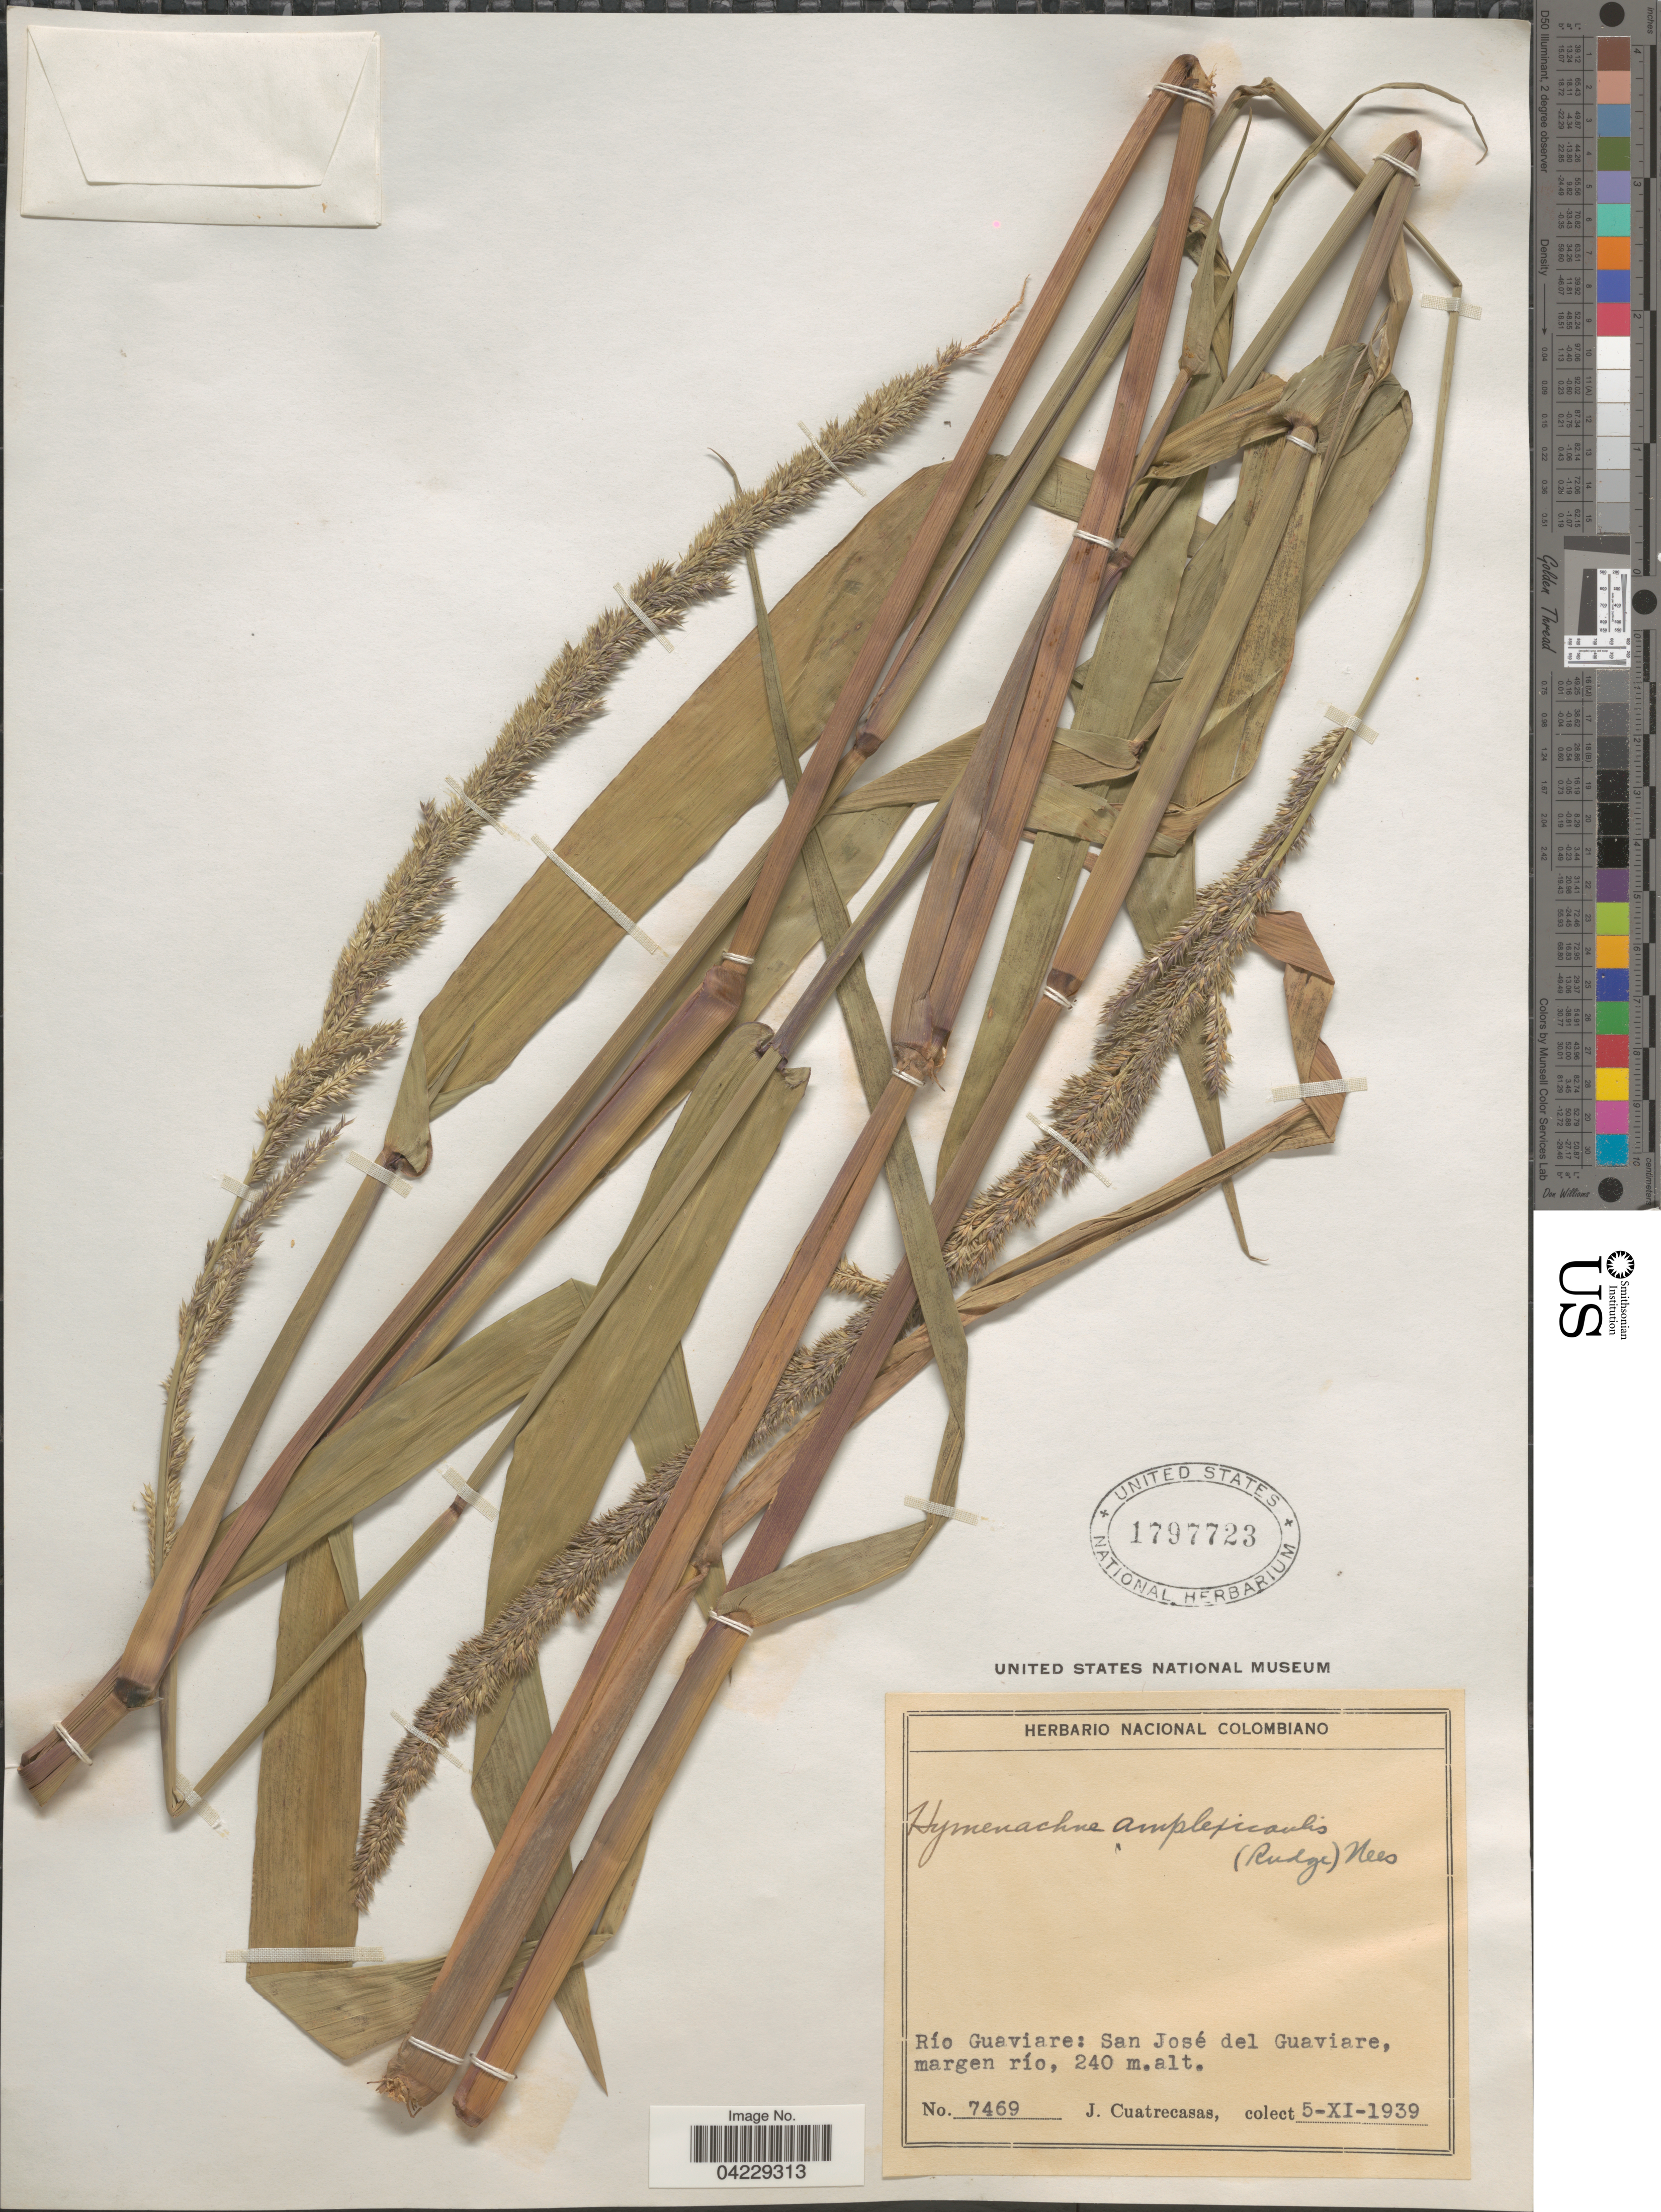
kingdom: Plantae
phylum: Tracheophyta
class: Liliopsida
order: Poales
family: Poaceae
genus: Hymenachne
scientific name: Hymenachne amplexicaulis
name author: (Rudge) Nees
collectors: J. Cuatrecasas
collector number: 7469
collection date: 1939-11-05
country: Colombia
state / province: Guaviare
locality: Río Guaviare: San José del Guaviare, margen río.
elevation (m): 240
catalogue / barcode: US 1797723